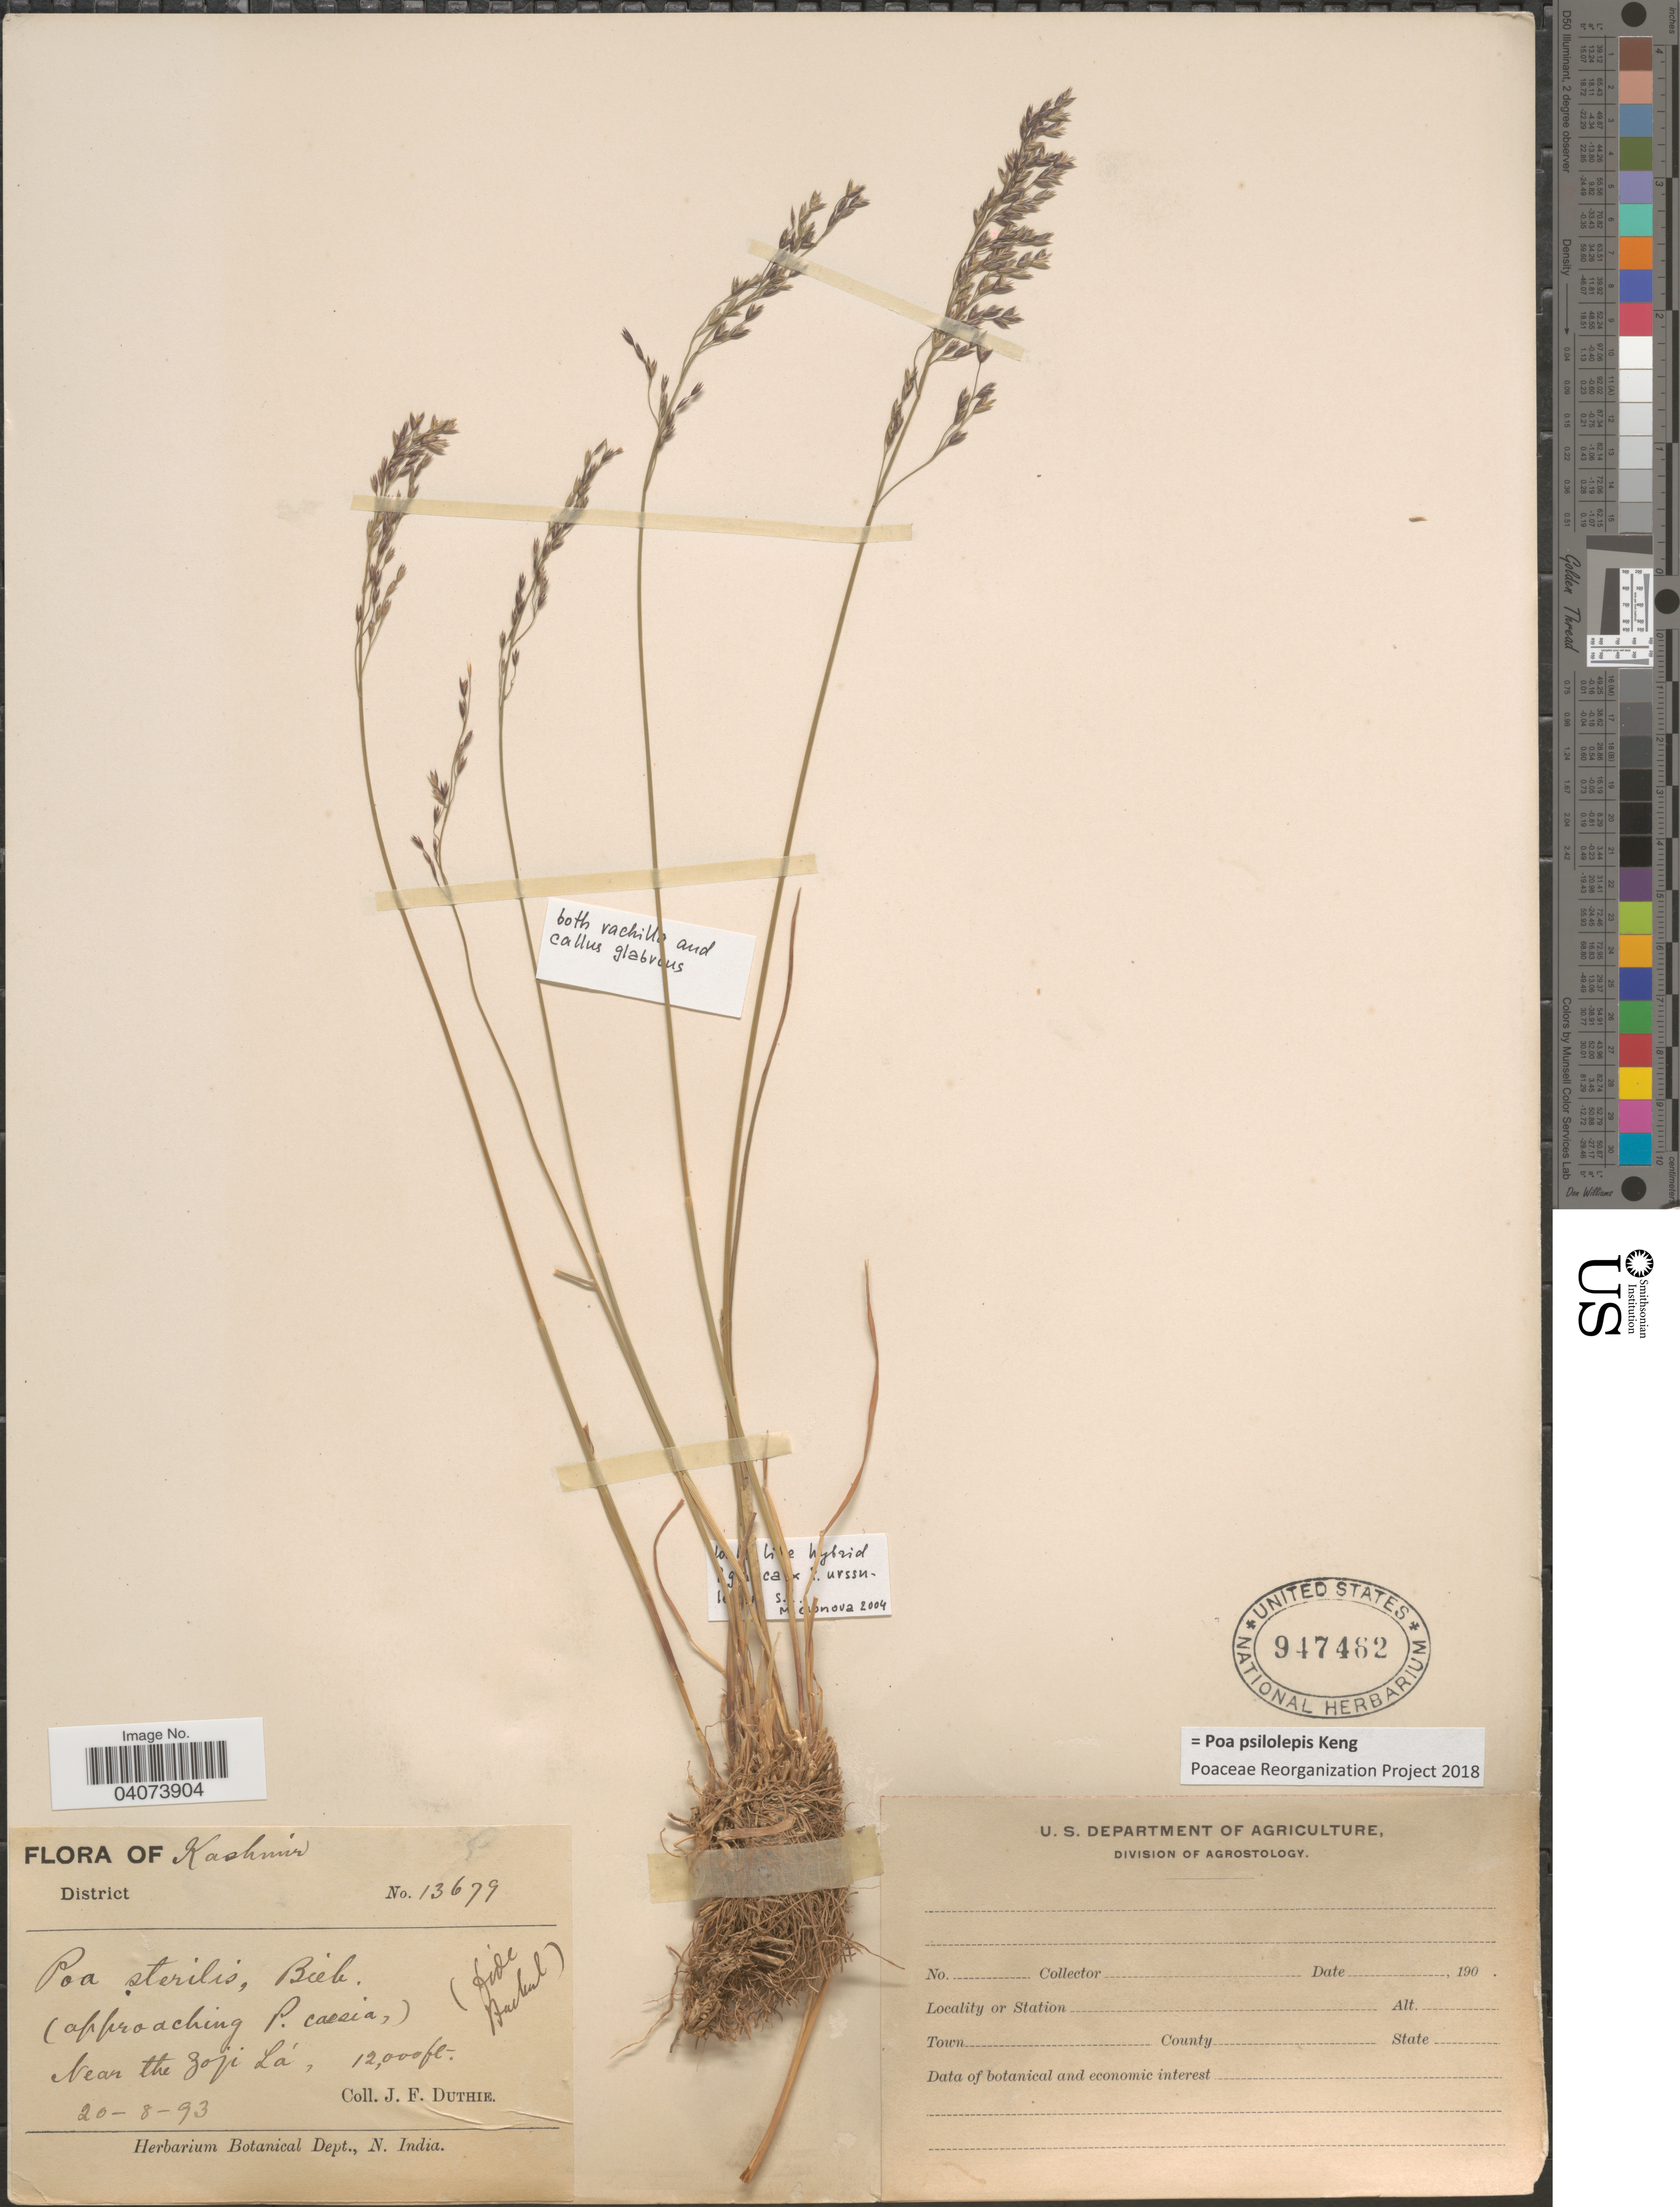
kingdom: Plantae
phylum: Tracheophyta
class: Liliopsida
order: Poales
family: Poaceae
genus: Poa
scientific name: Poa psilolepis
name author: Keng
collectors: J. F. Duthie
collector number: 13679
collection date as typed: Transcribed d/m/y: 20/8/93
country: India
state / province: Jammu and Kashmir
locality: Kashmir. Near the Zoji Lá.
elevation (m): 3658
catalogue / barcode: US 947462